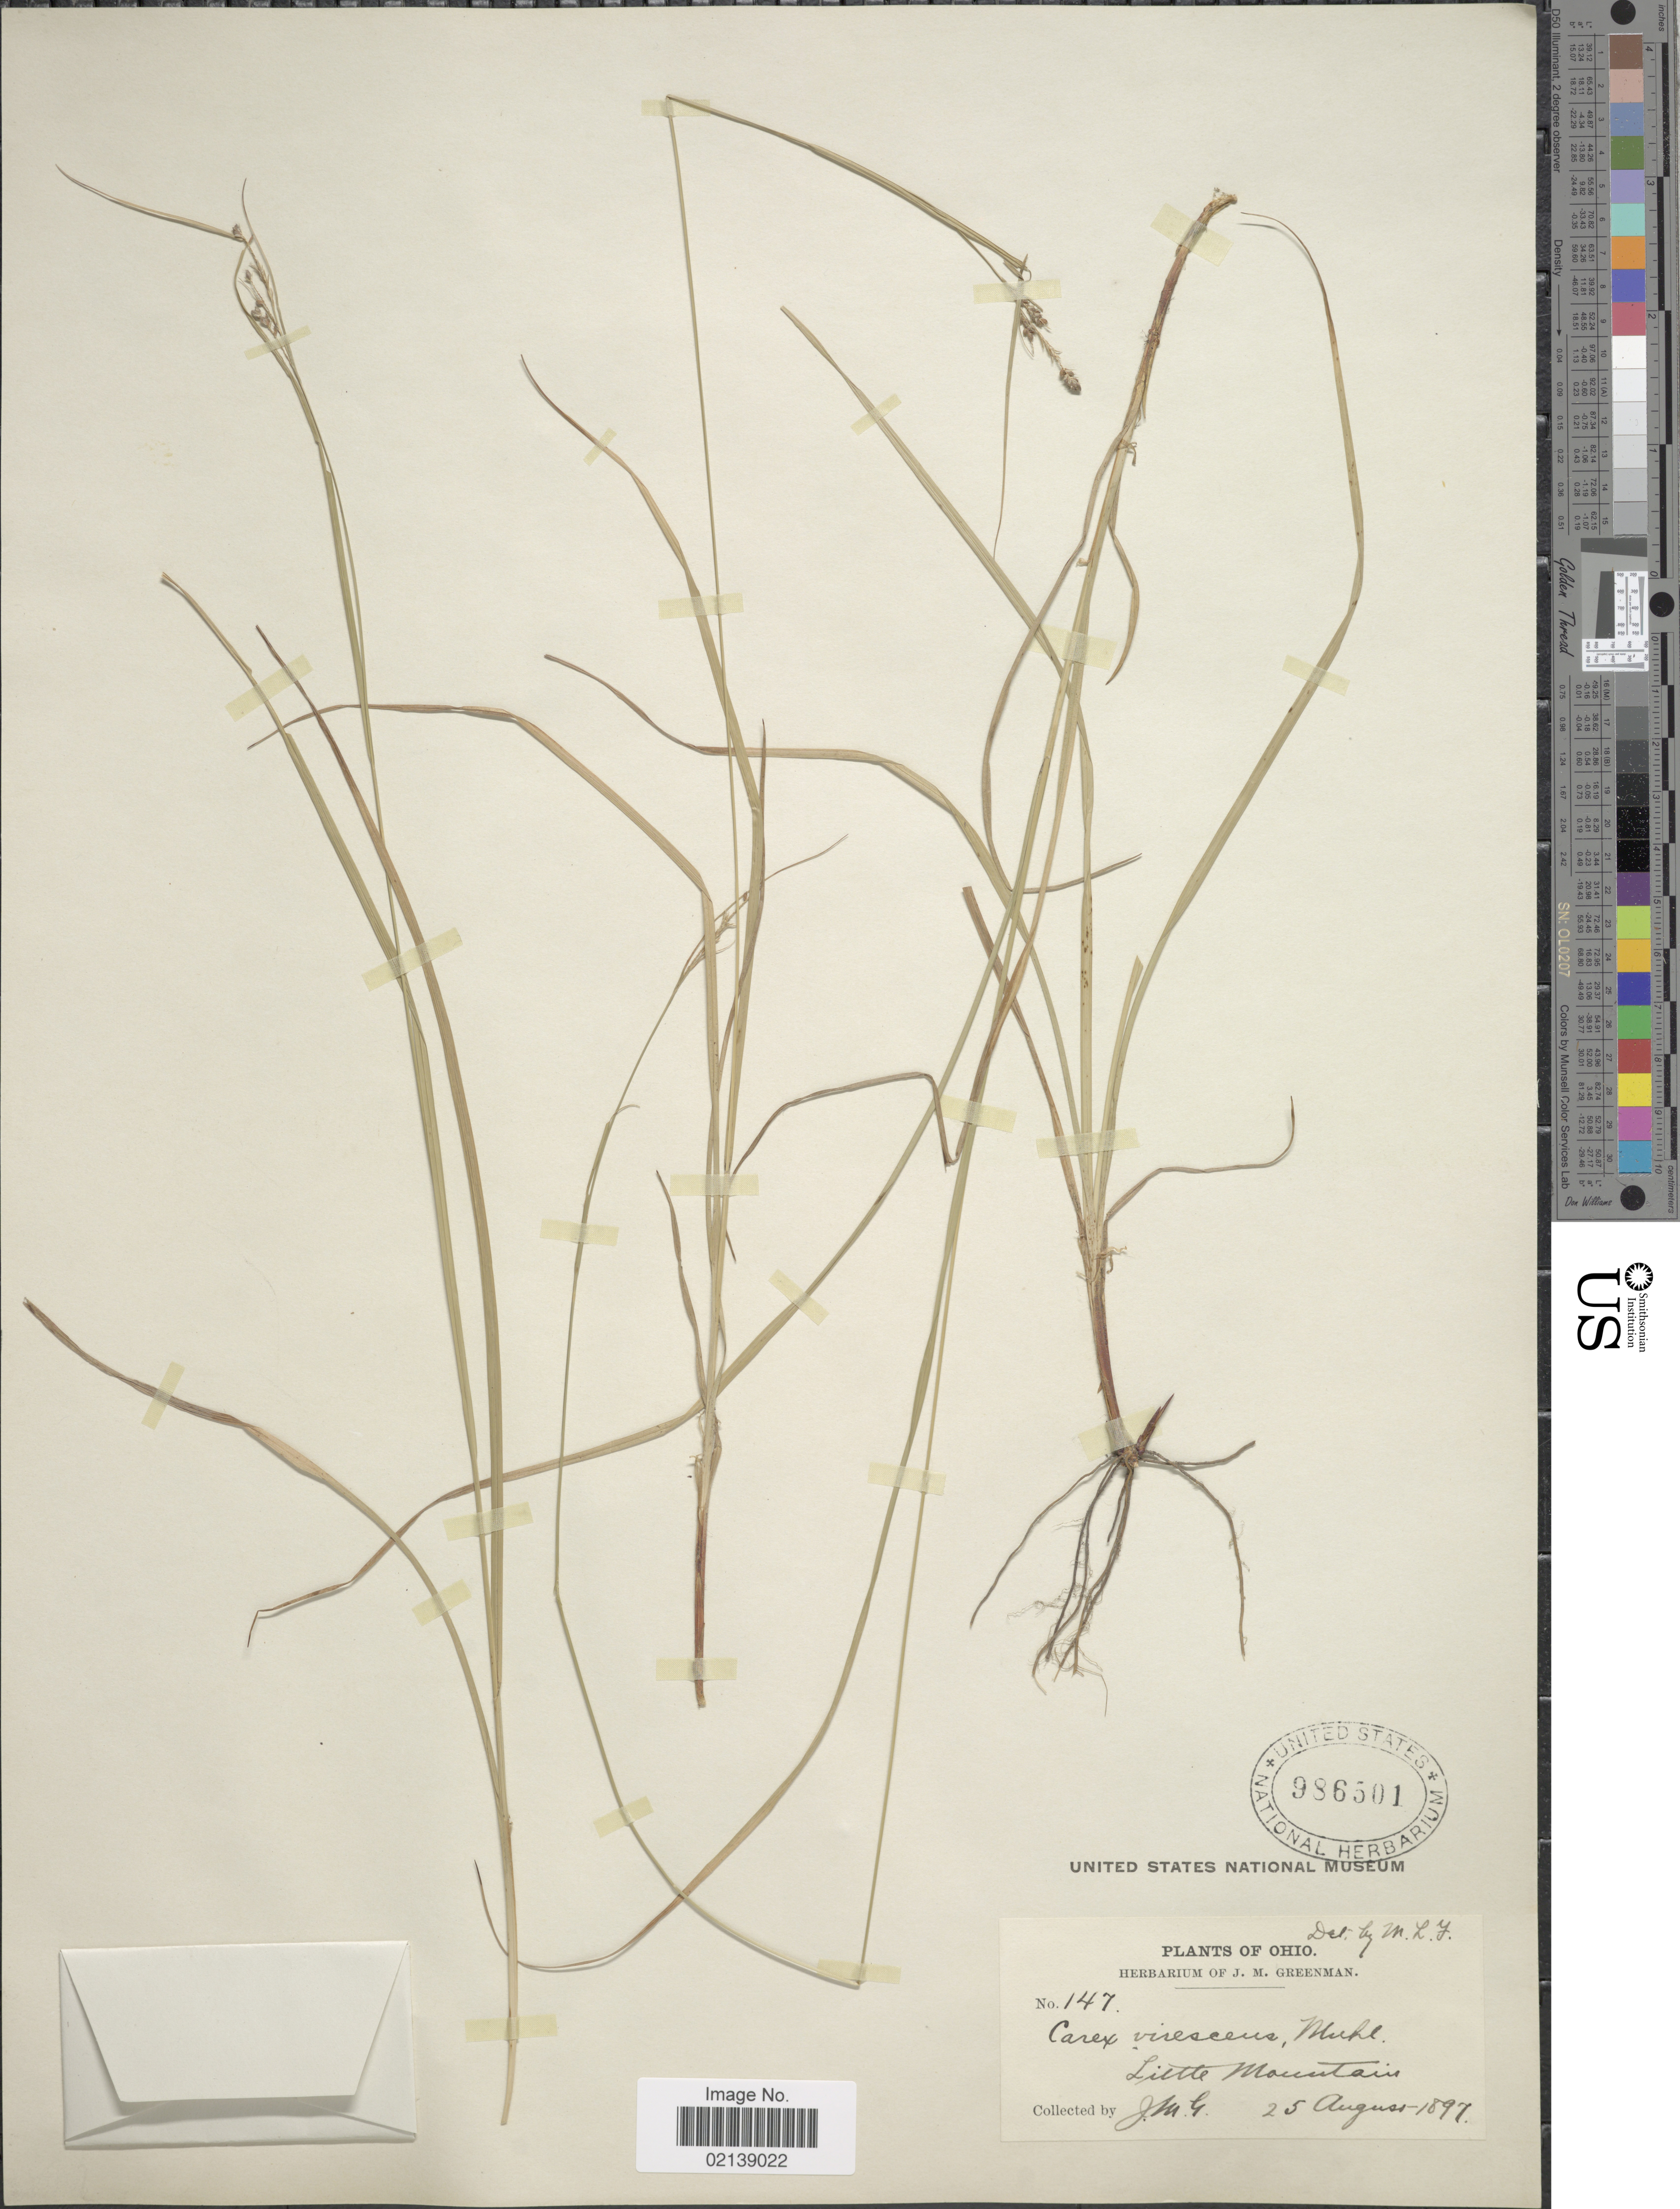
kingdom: Plantae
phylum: Tracheophyta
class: Liliopsida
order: Poales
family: Cyperaceae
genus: Carex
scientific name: Carex virescens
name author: Muhl. ex Willd.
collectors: J. M. Greenman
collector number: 147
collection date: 1897-08-25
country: United States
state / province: Ohio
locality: Little Mountains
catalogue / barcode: US 986501